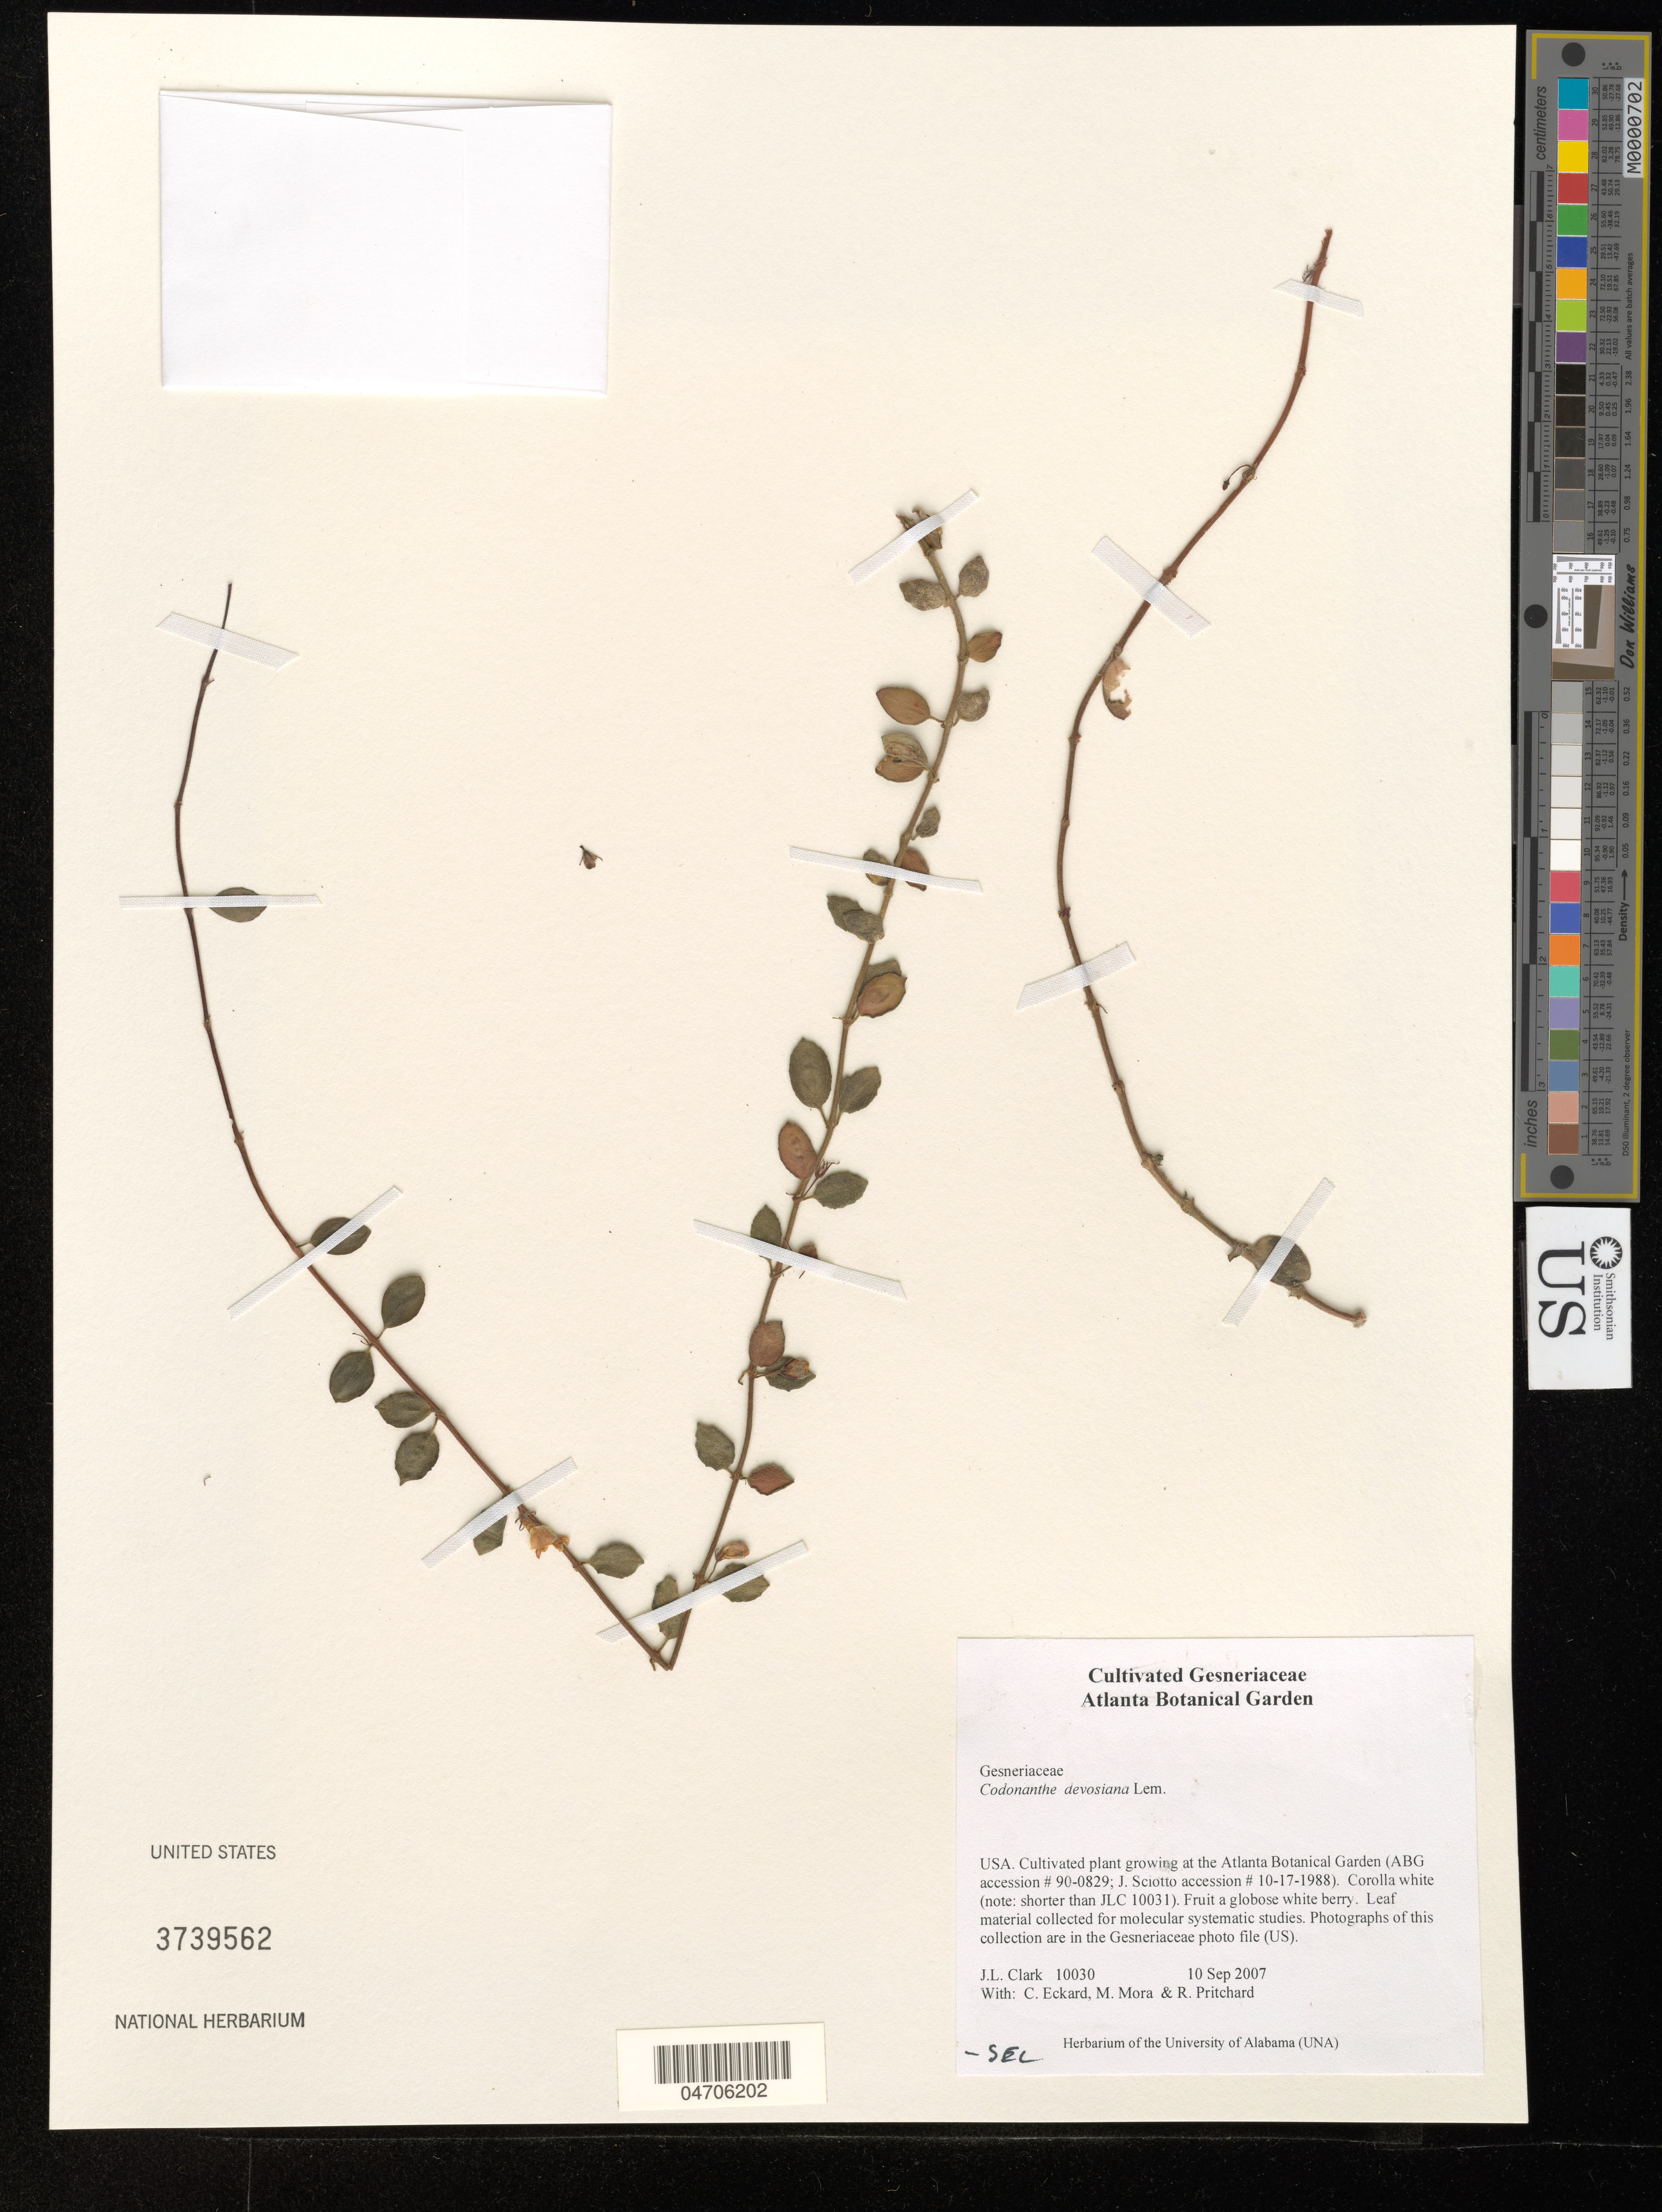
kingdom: Plantae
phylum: Tracheophyta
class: Magnoliopsida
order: Lamiales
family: Gesneriaceae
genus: Codonanthe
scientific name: Codonanthe devosiana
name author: Lem.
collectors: J. L. Clark, C. Eckard, M. Mora & R. Pritchard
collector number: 10030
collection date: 2007-09-10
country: United States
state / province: Georgia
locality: At the Atlanta Botanical Garden (ABG accession # 90-0829; J. Sciotto accession # 10-17-1988).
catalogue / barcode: US 3739562